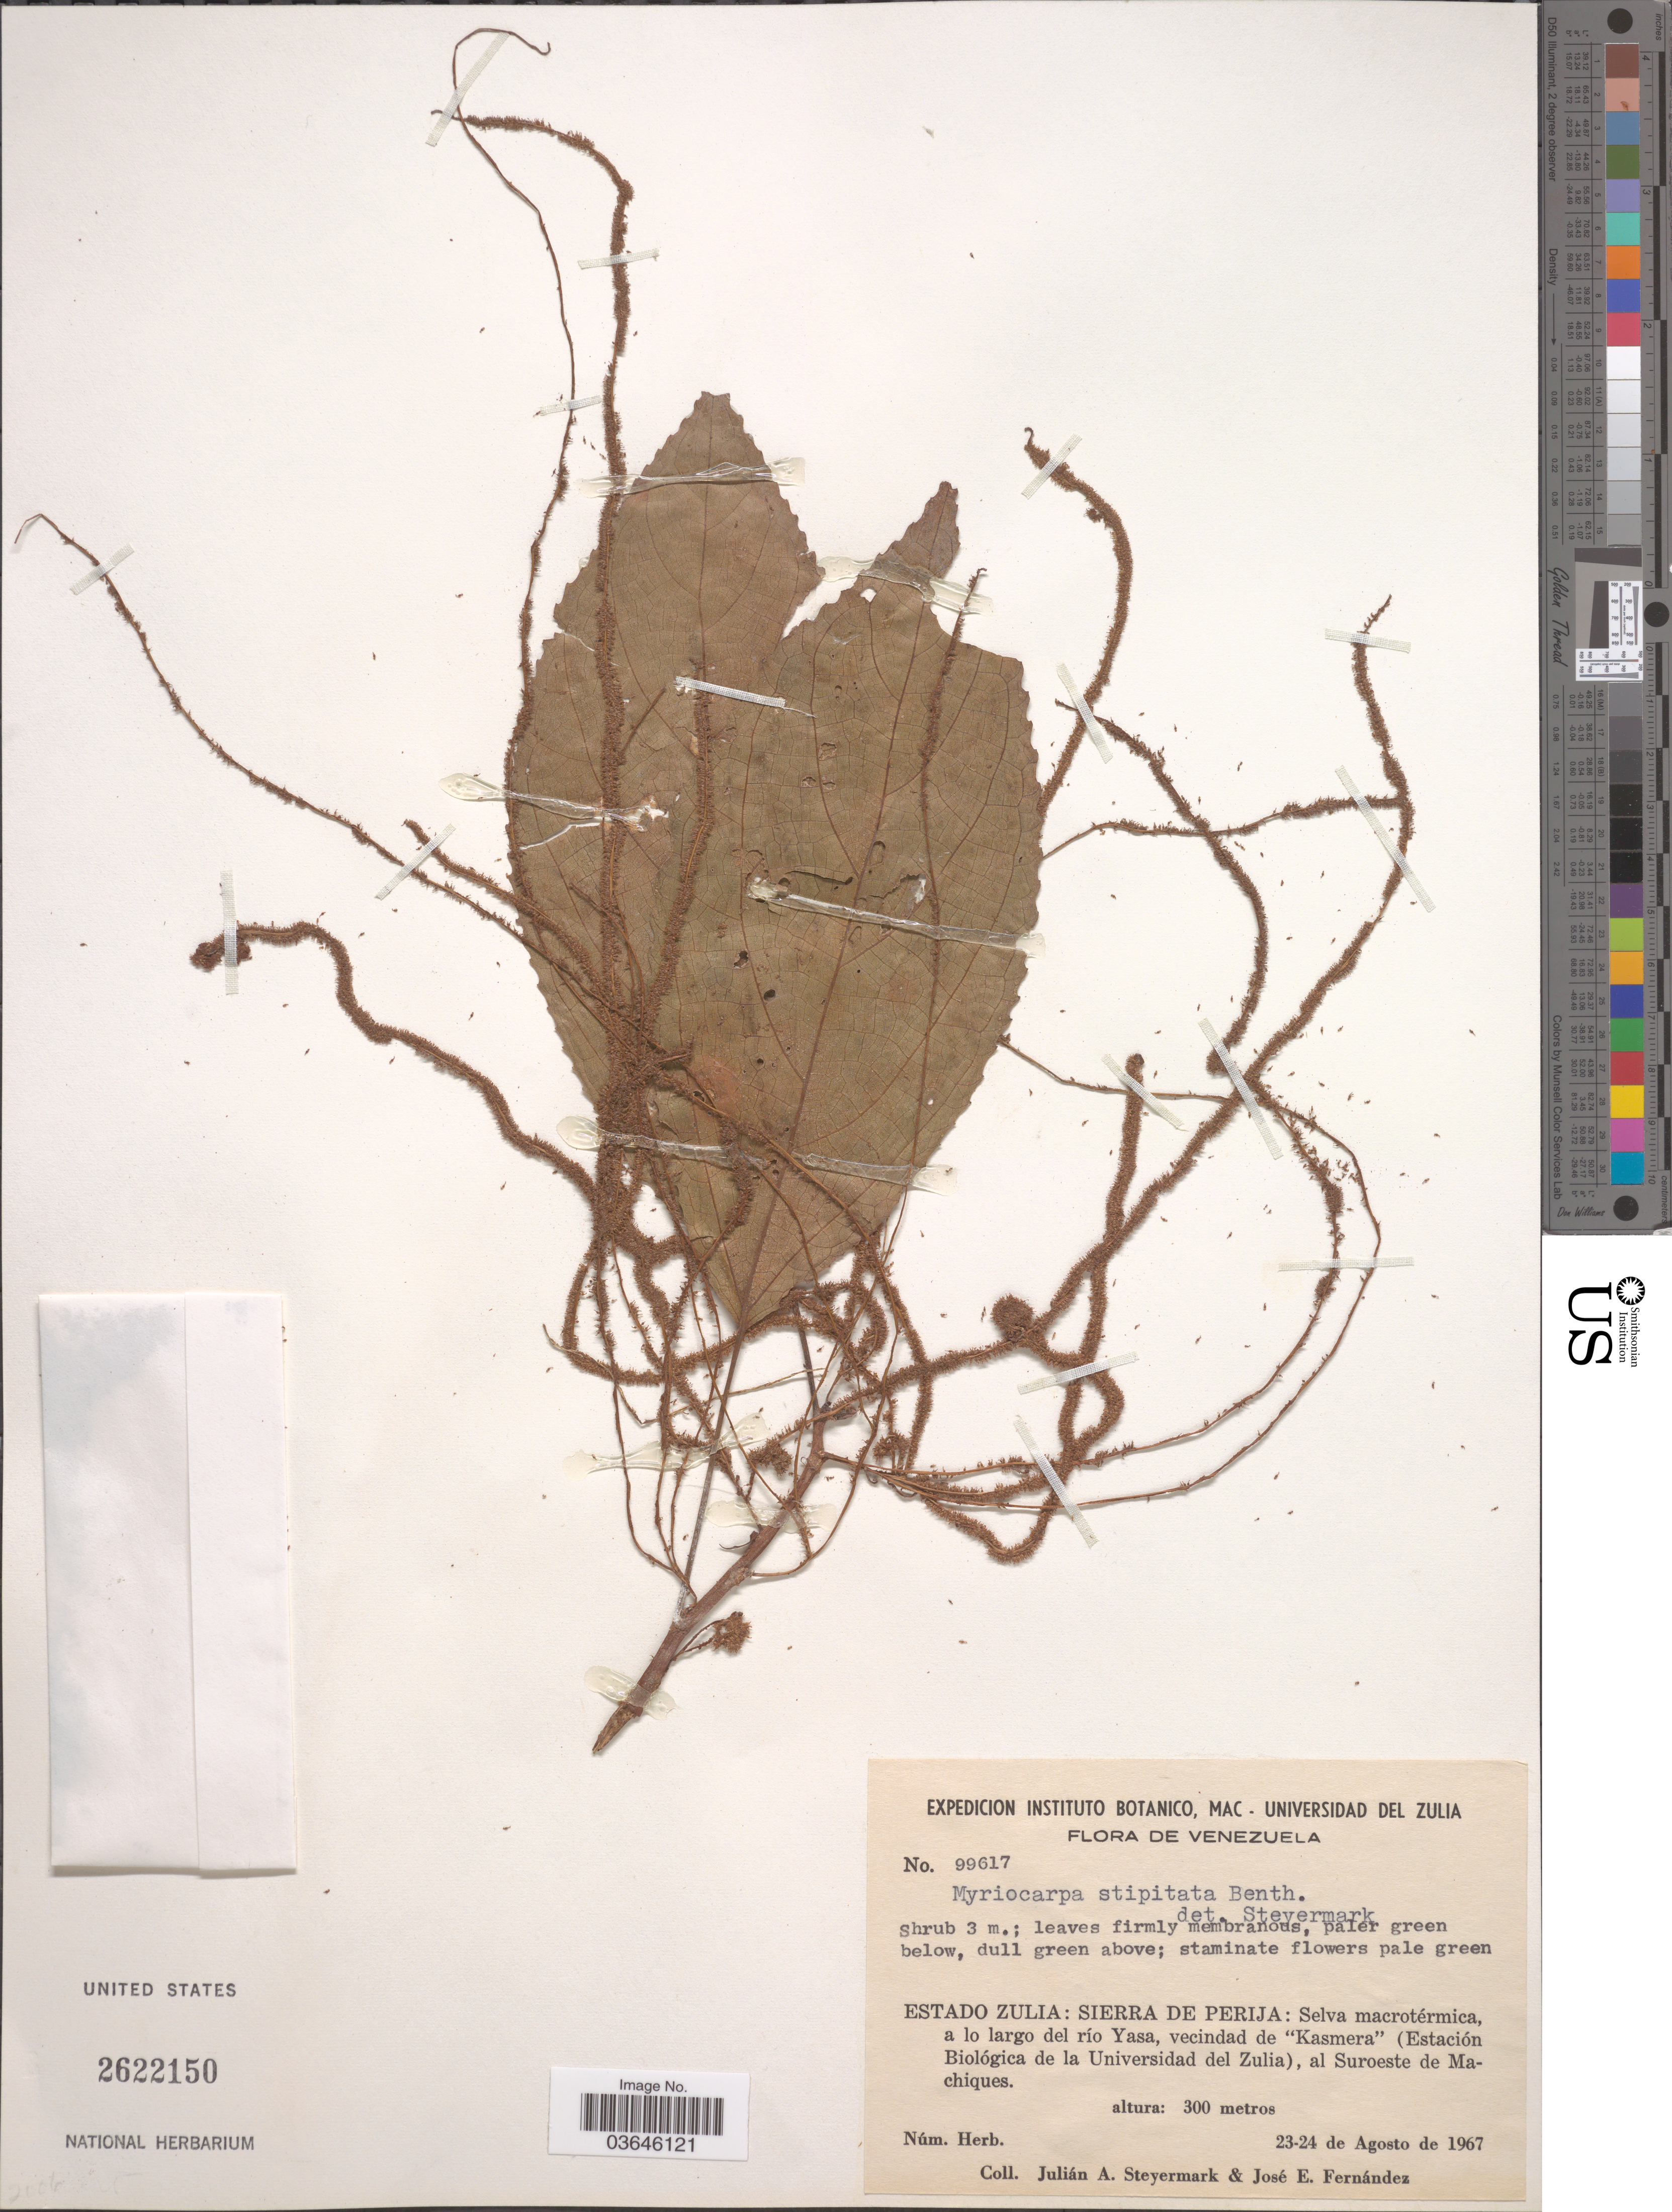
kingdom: Plantae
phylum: Tracheophyta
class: Magnoliopsida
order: Rosales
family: Urticaceae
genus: Myriocarpa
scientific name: Myriocarpa stipitata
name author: Benth.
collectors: J. Steyermark & J. Fernández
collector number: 99617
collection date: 1967-08-23/1967-08-24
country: Venezuela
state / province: Zulia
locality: Estado Zulia: Sierra de Perija: Selva macrotérmica, a lo largo del río Yasa, vecindad de "Kasmera" (Estación Biológica de la Universidad del Zulia), al Suroeste de Machiques.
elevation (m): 300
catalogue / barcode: US 2622150